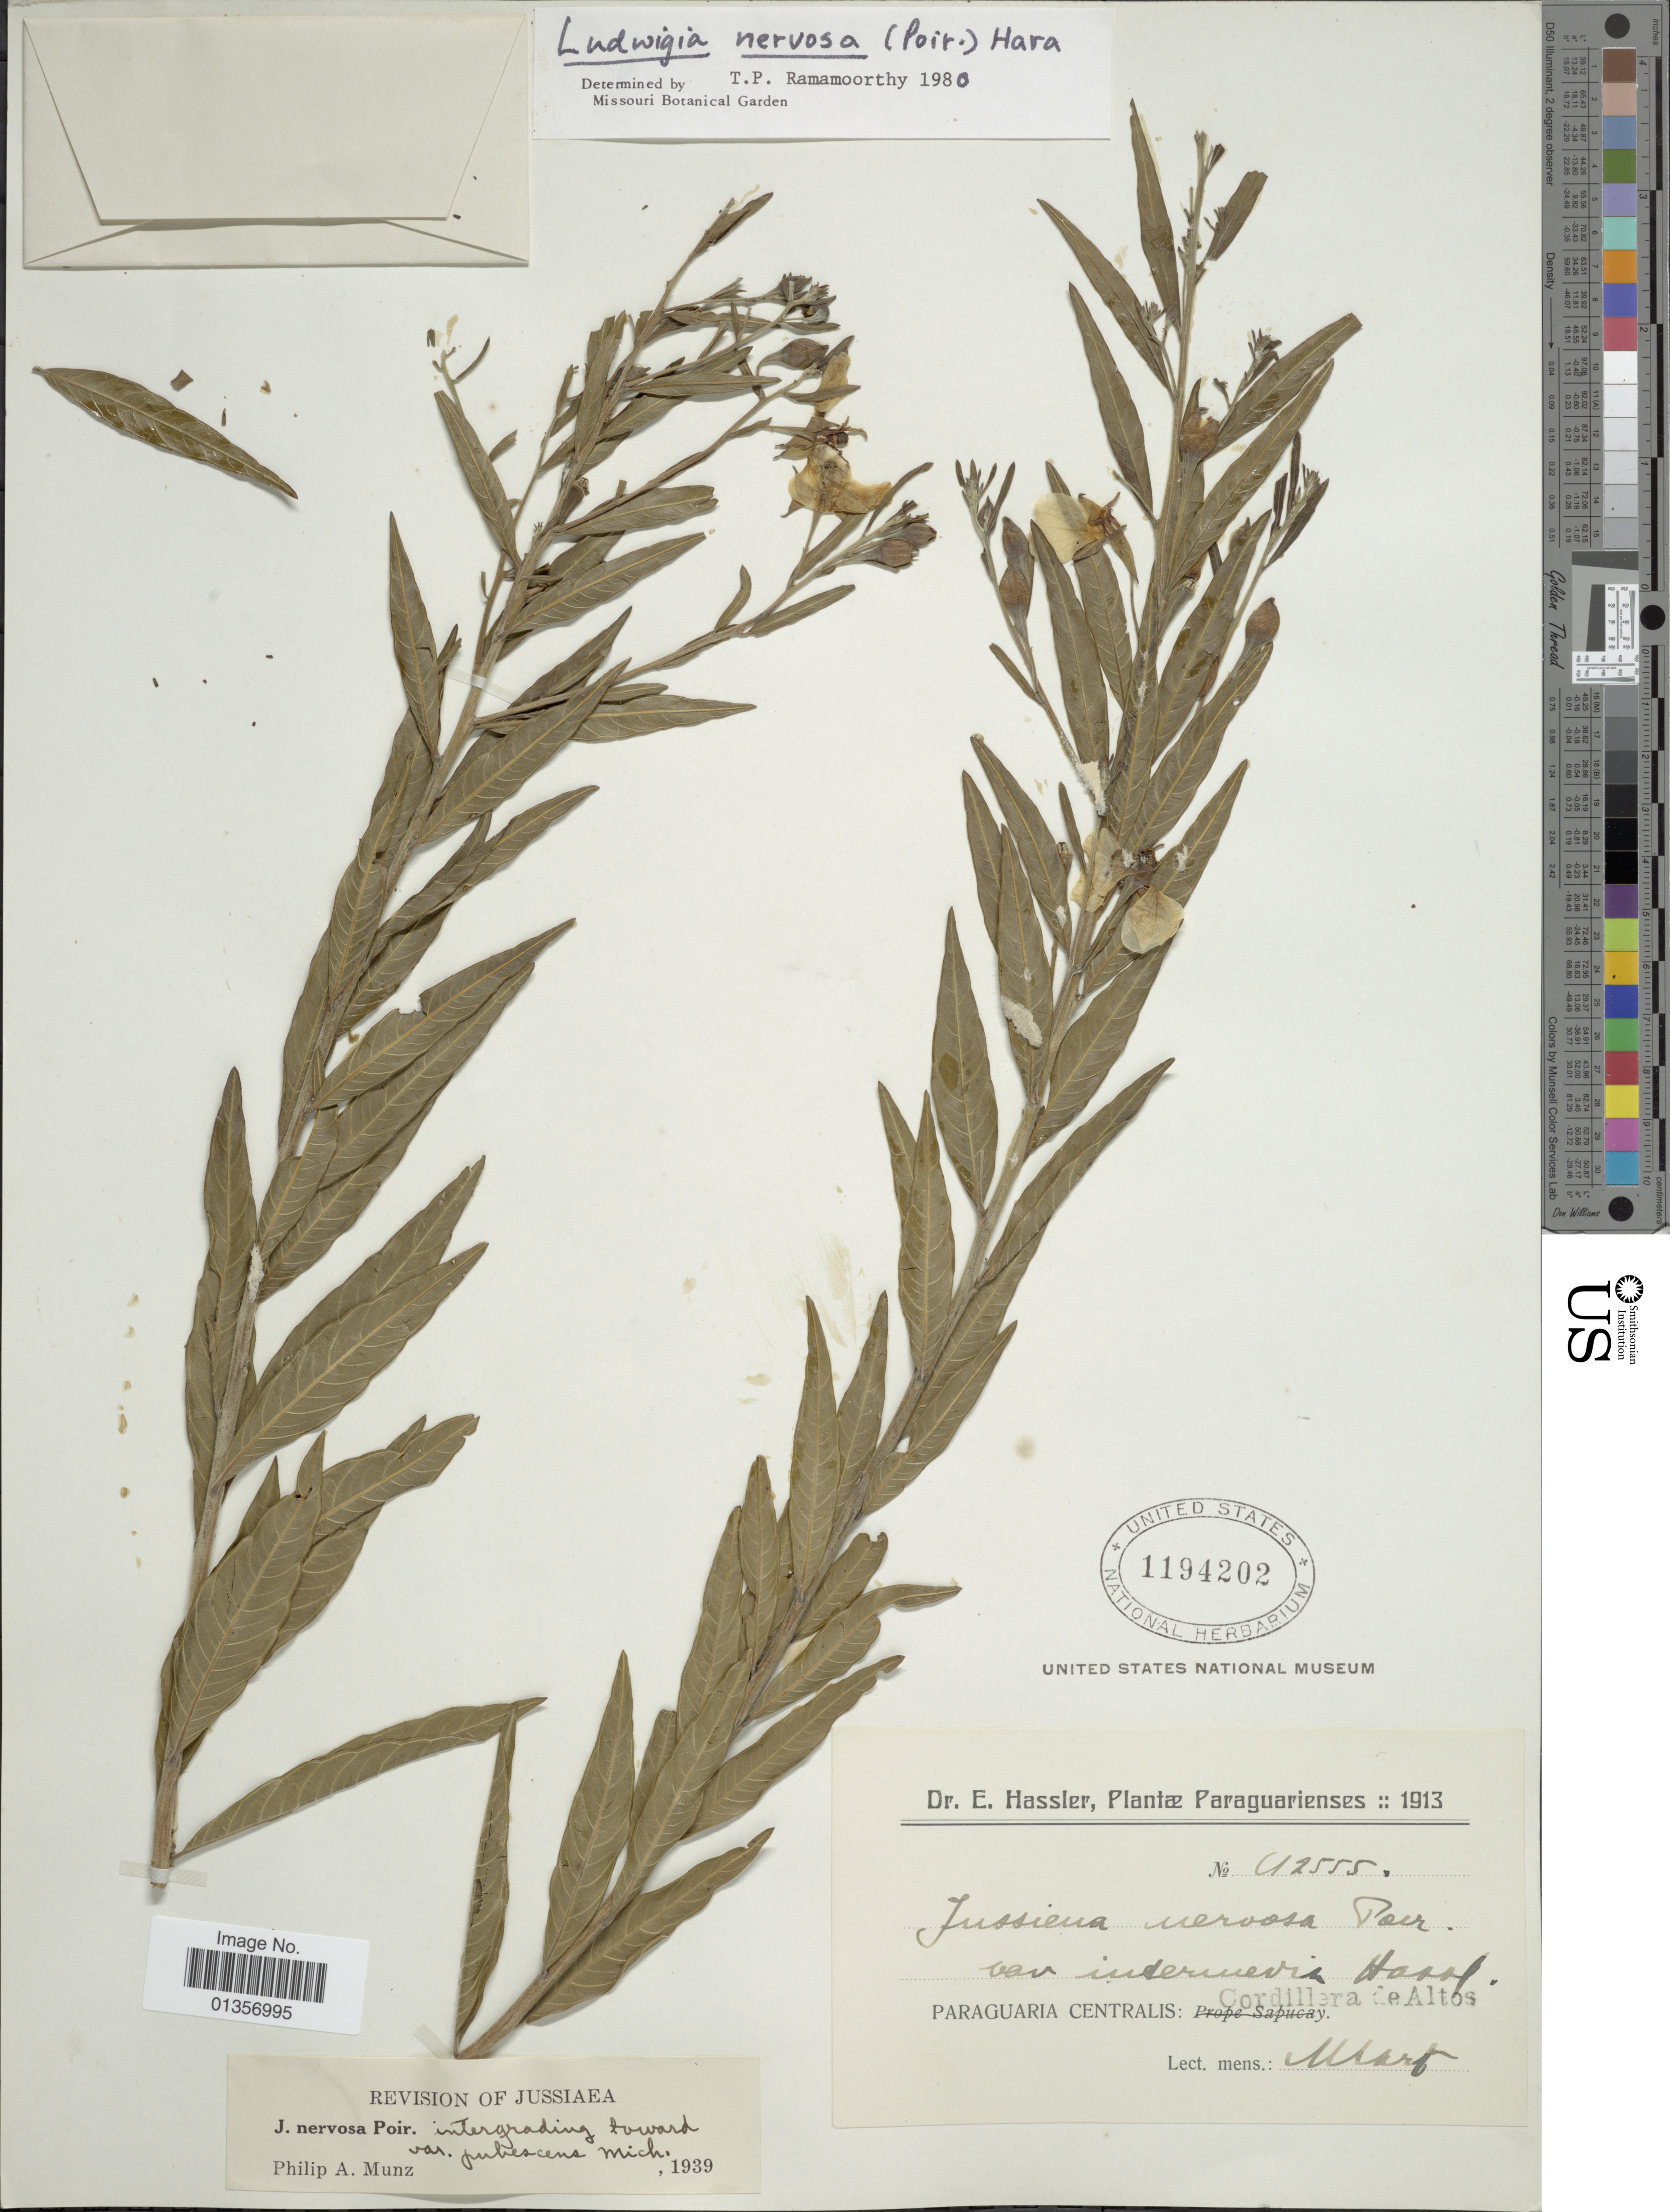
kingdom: Plantae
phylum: Tracheophyta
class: Magnoliopsida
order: Myrtales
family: Onagraceae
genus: Ludwigia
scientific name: Ludwigia nervosa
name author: (Poir.) H. Hara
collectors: E. Hassler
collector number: U2555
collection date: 1913-03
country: Paraguay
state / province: Cordillera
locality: Cordillera de Altos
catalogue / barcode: US 1194202